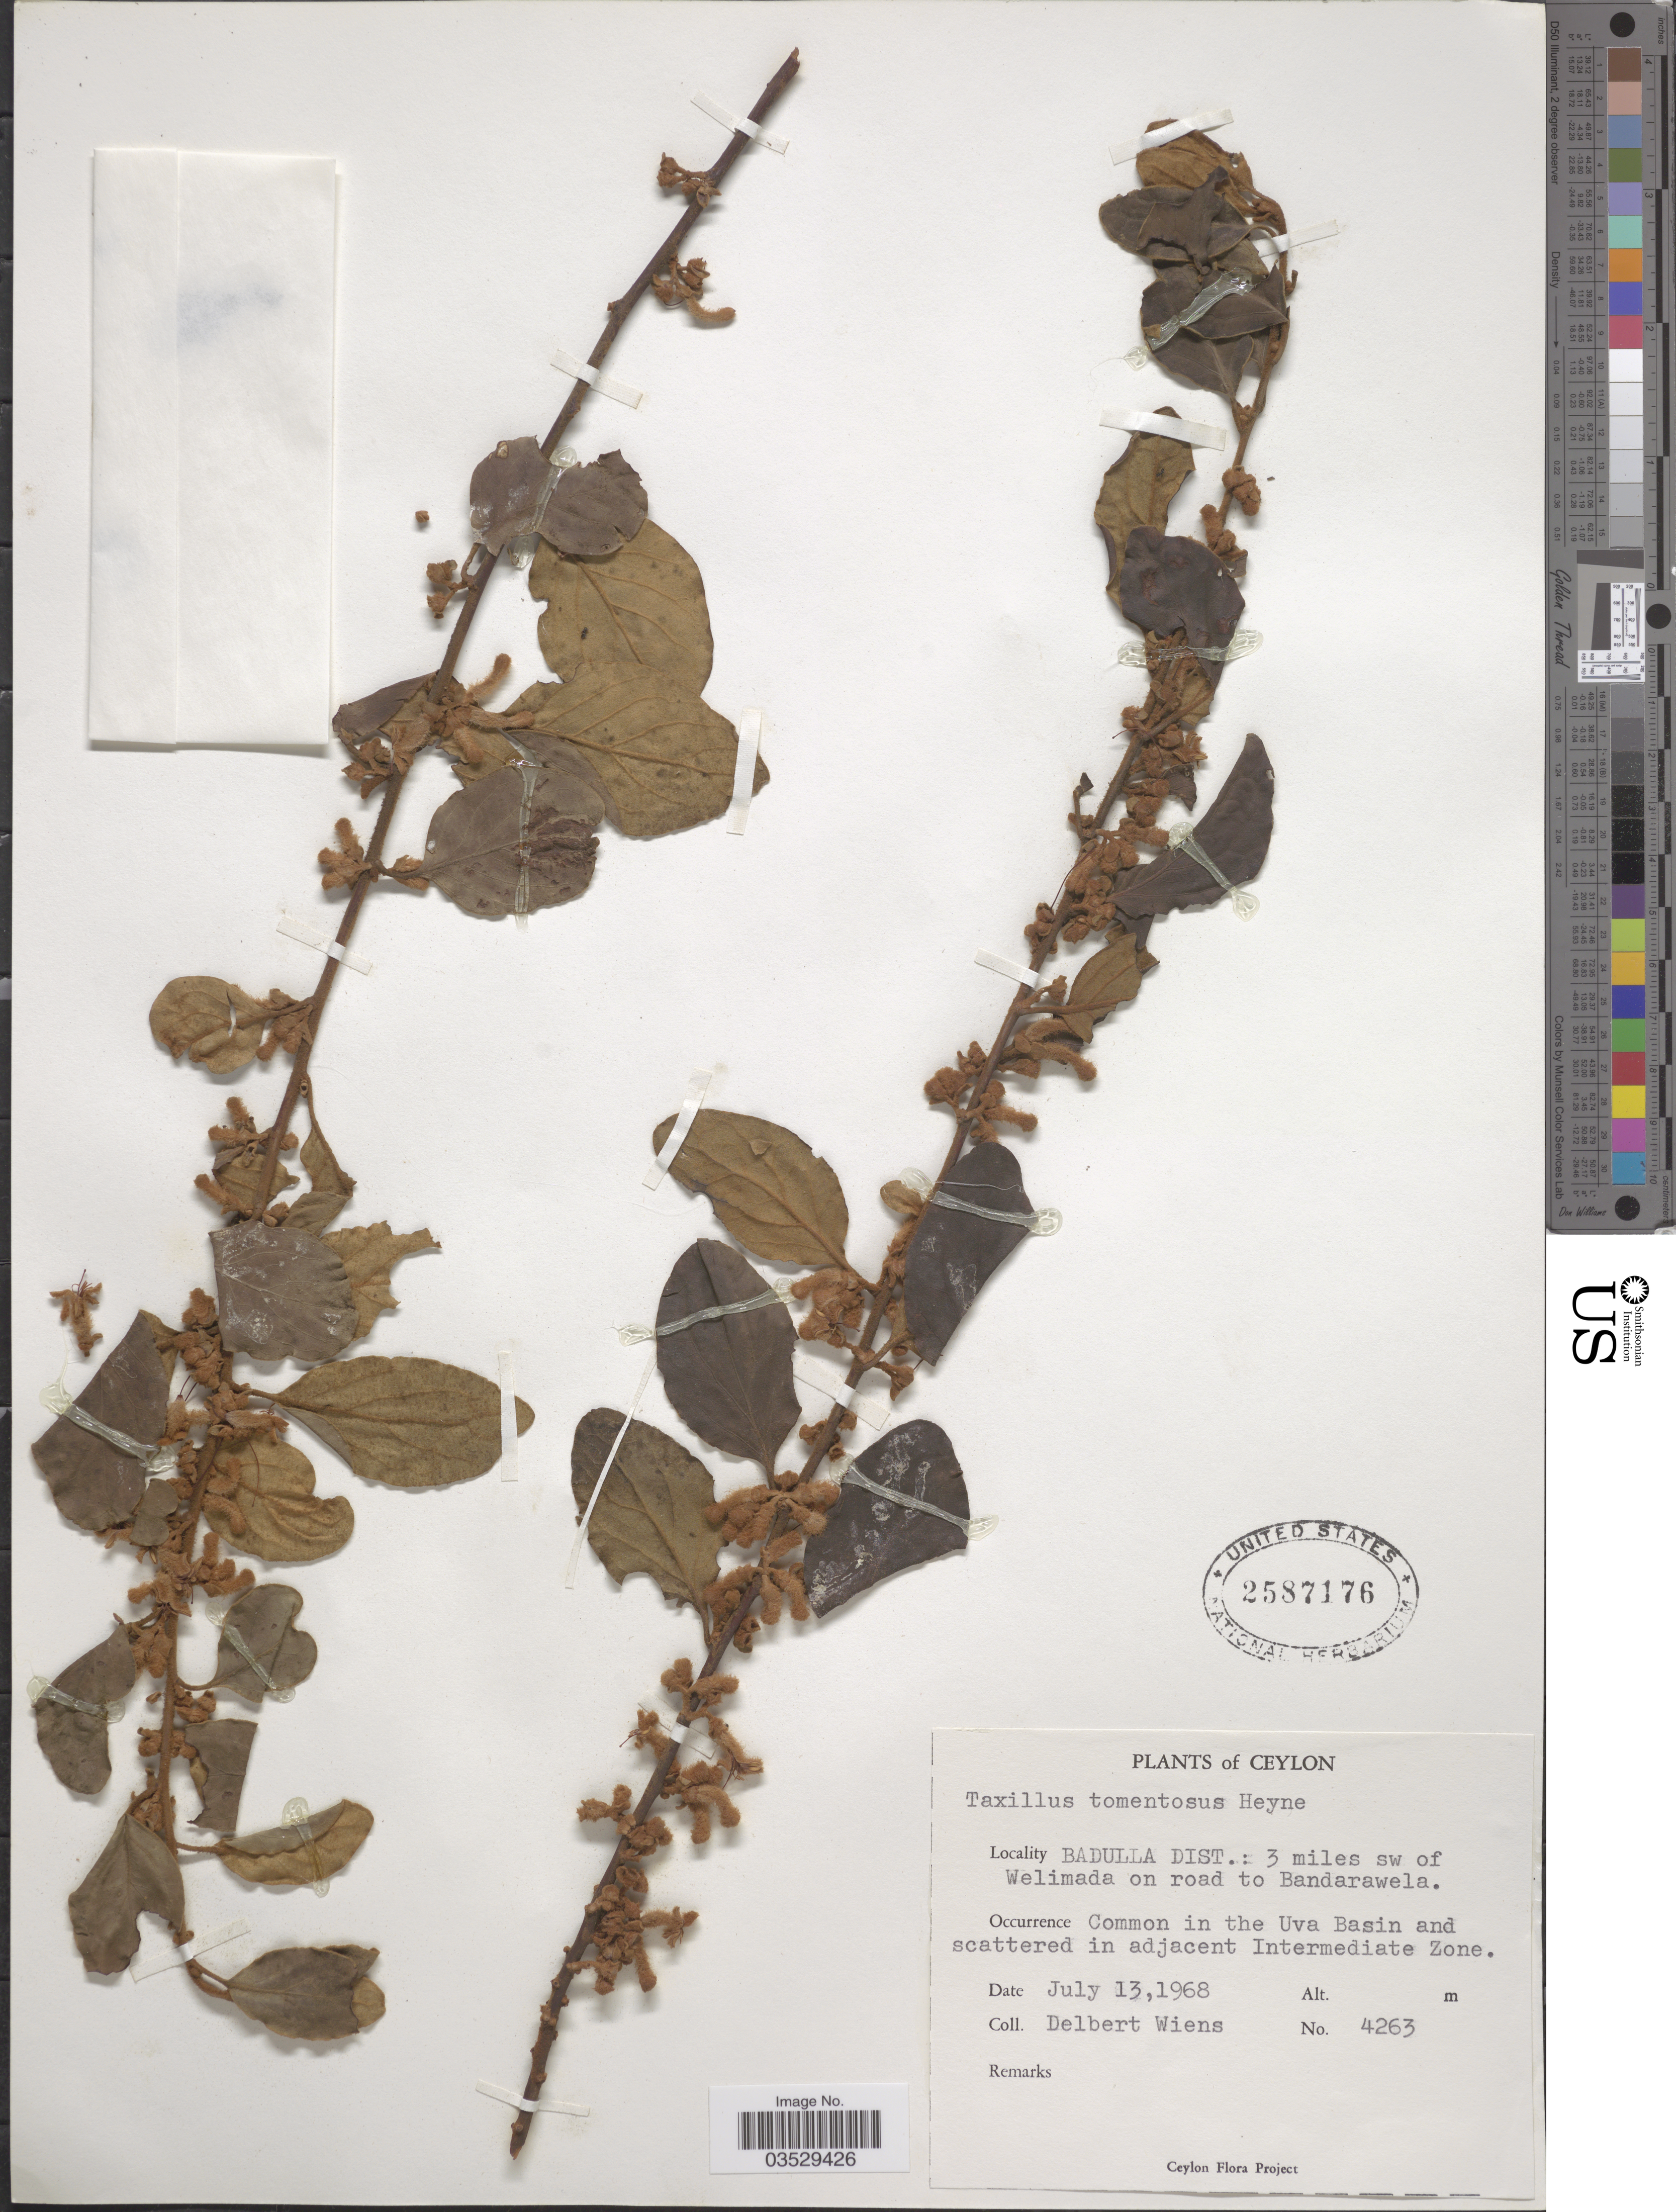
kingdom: Plantae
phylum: Tracheophyta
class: Magnoliopsida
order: Santalales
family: Loranthaceae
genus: Taxillus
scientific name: Taxillus tomentosus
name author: Tiegh.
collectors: D. Wiens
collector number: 4263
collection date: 1968-07-13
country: Sri Lanka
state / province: Uva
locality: Ceylon. Badulla Dist.: 3 miles sw of Welimada on road to Bandarawela. Common in the Uva Basin and scattered in adjacent Intermediate Zone.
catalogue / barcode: US 2587176